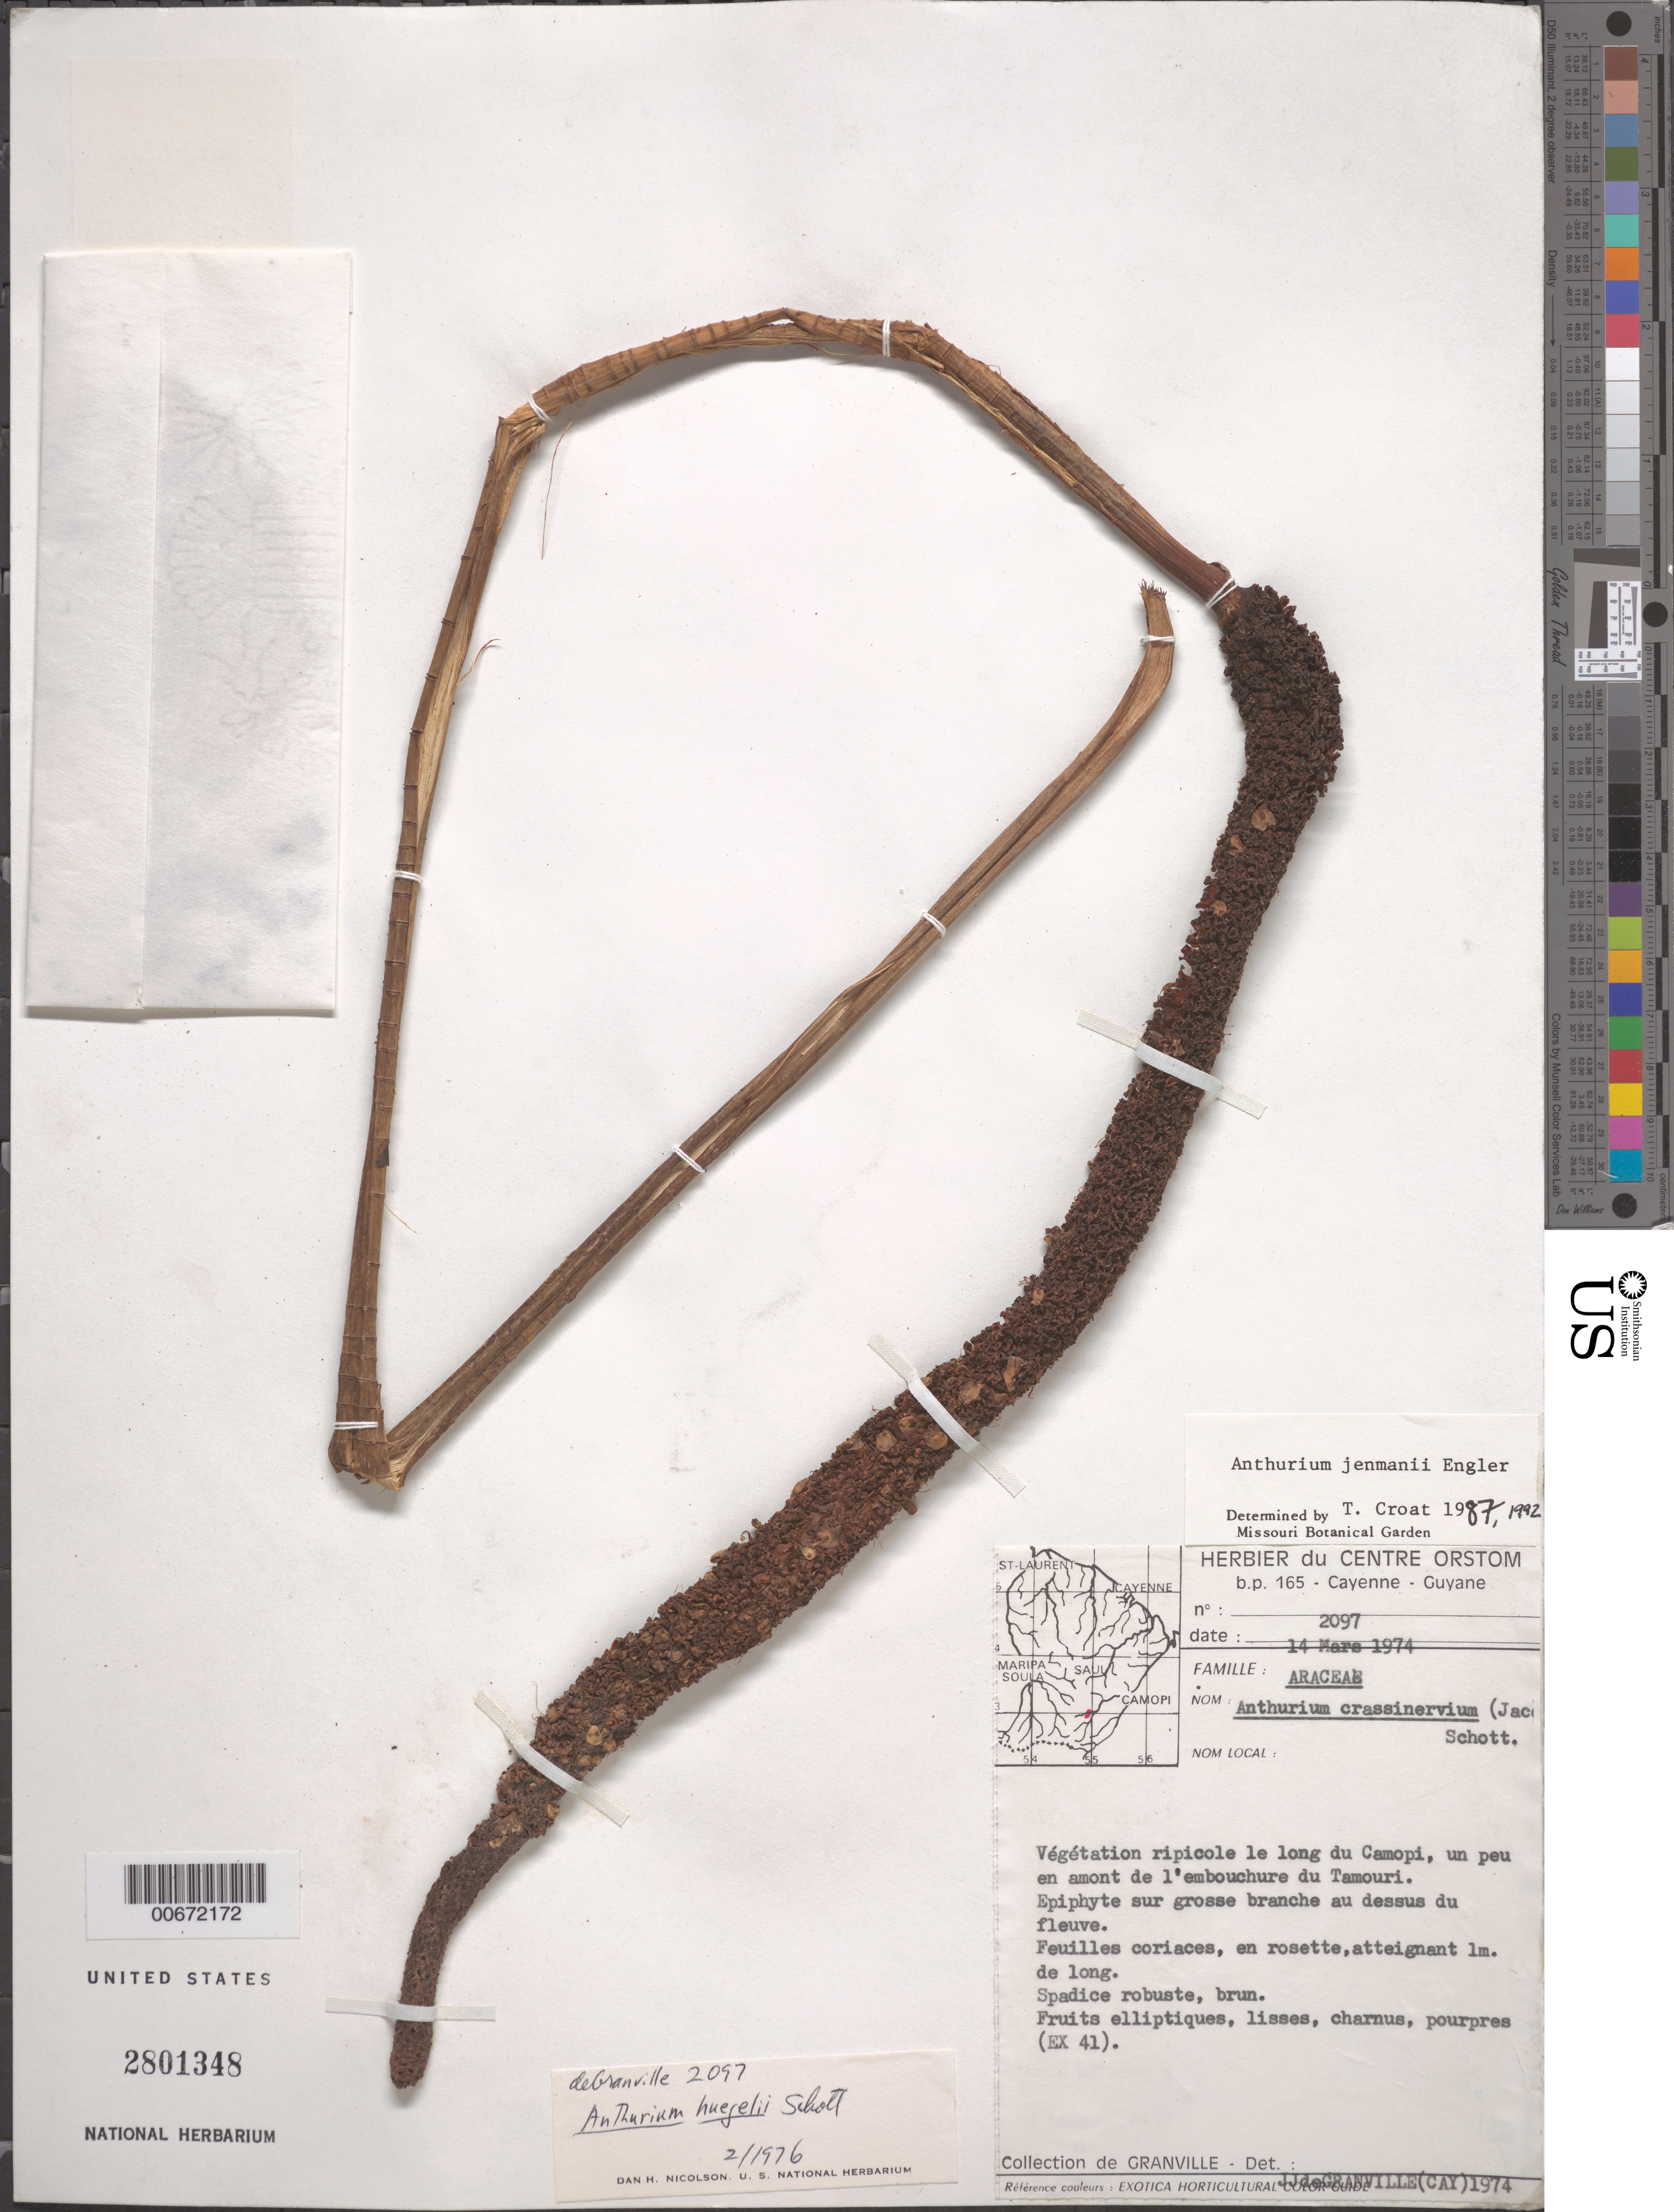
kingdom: Plantae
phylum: Tracheophyta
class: Liliopsida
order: Alismatales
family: Araceae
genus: Anthurium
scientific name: Anthurium jenmanii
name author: Engl.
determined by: Croat, Thomas B., Missouri Botanical Garden (MO)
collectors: J.-J. de Granville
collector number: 2097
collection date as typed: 14-Mar-74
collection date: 1974-03-14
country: French Guiana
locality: Camopi R., l'embouchure du Tamouri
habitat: Riparian vegetation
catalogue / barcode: US 2801348